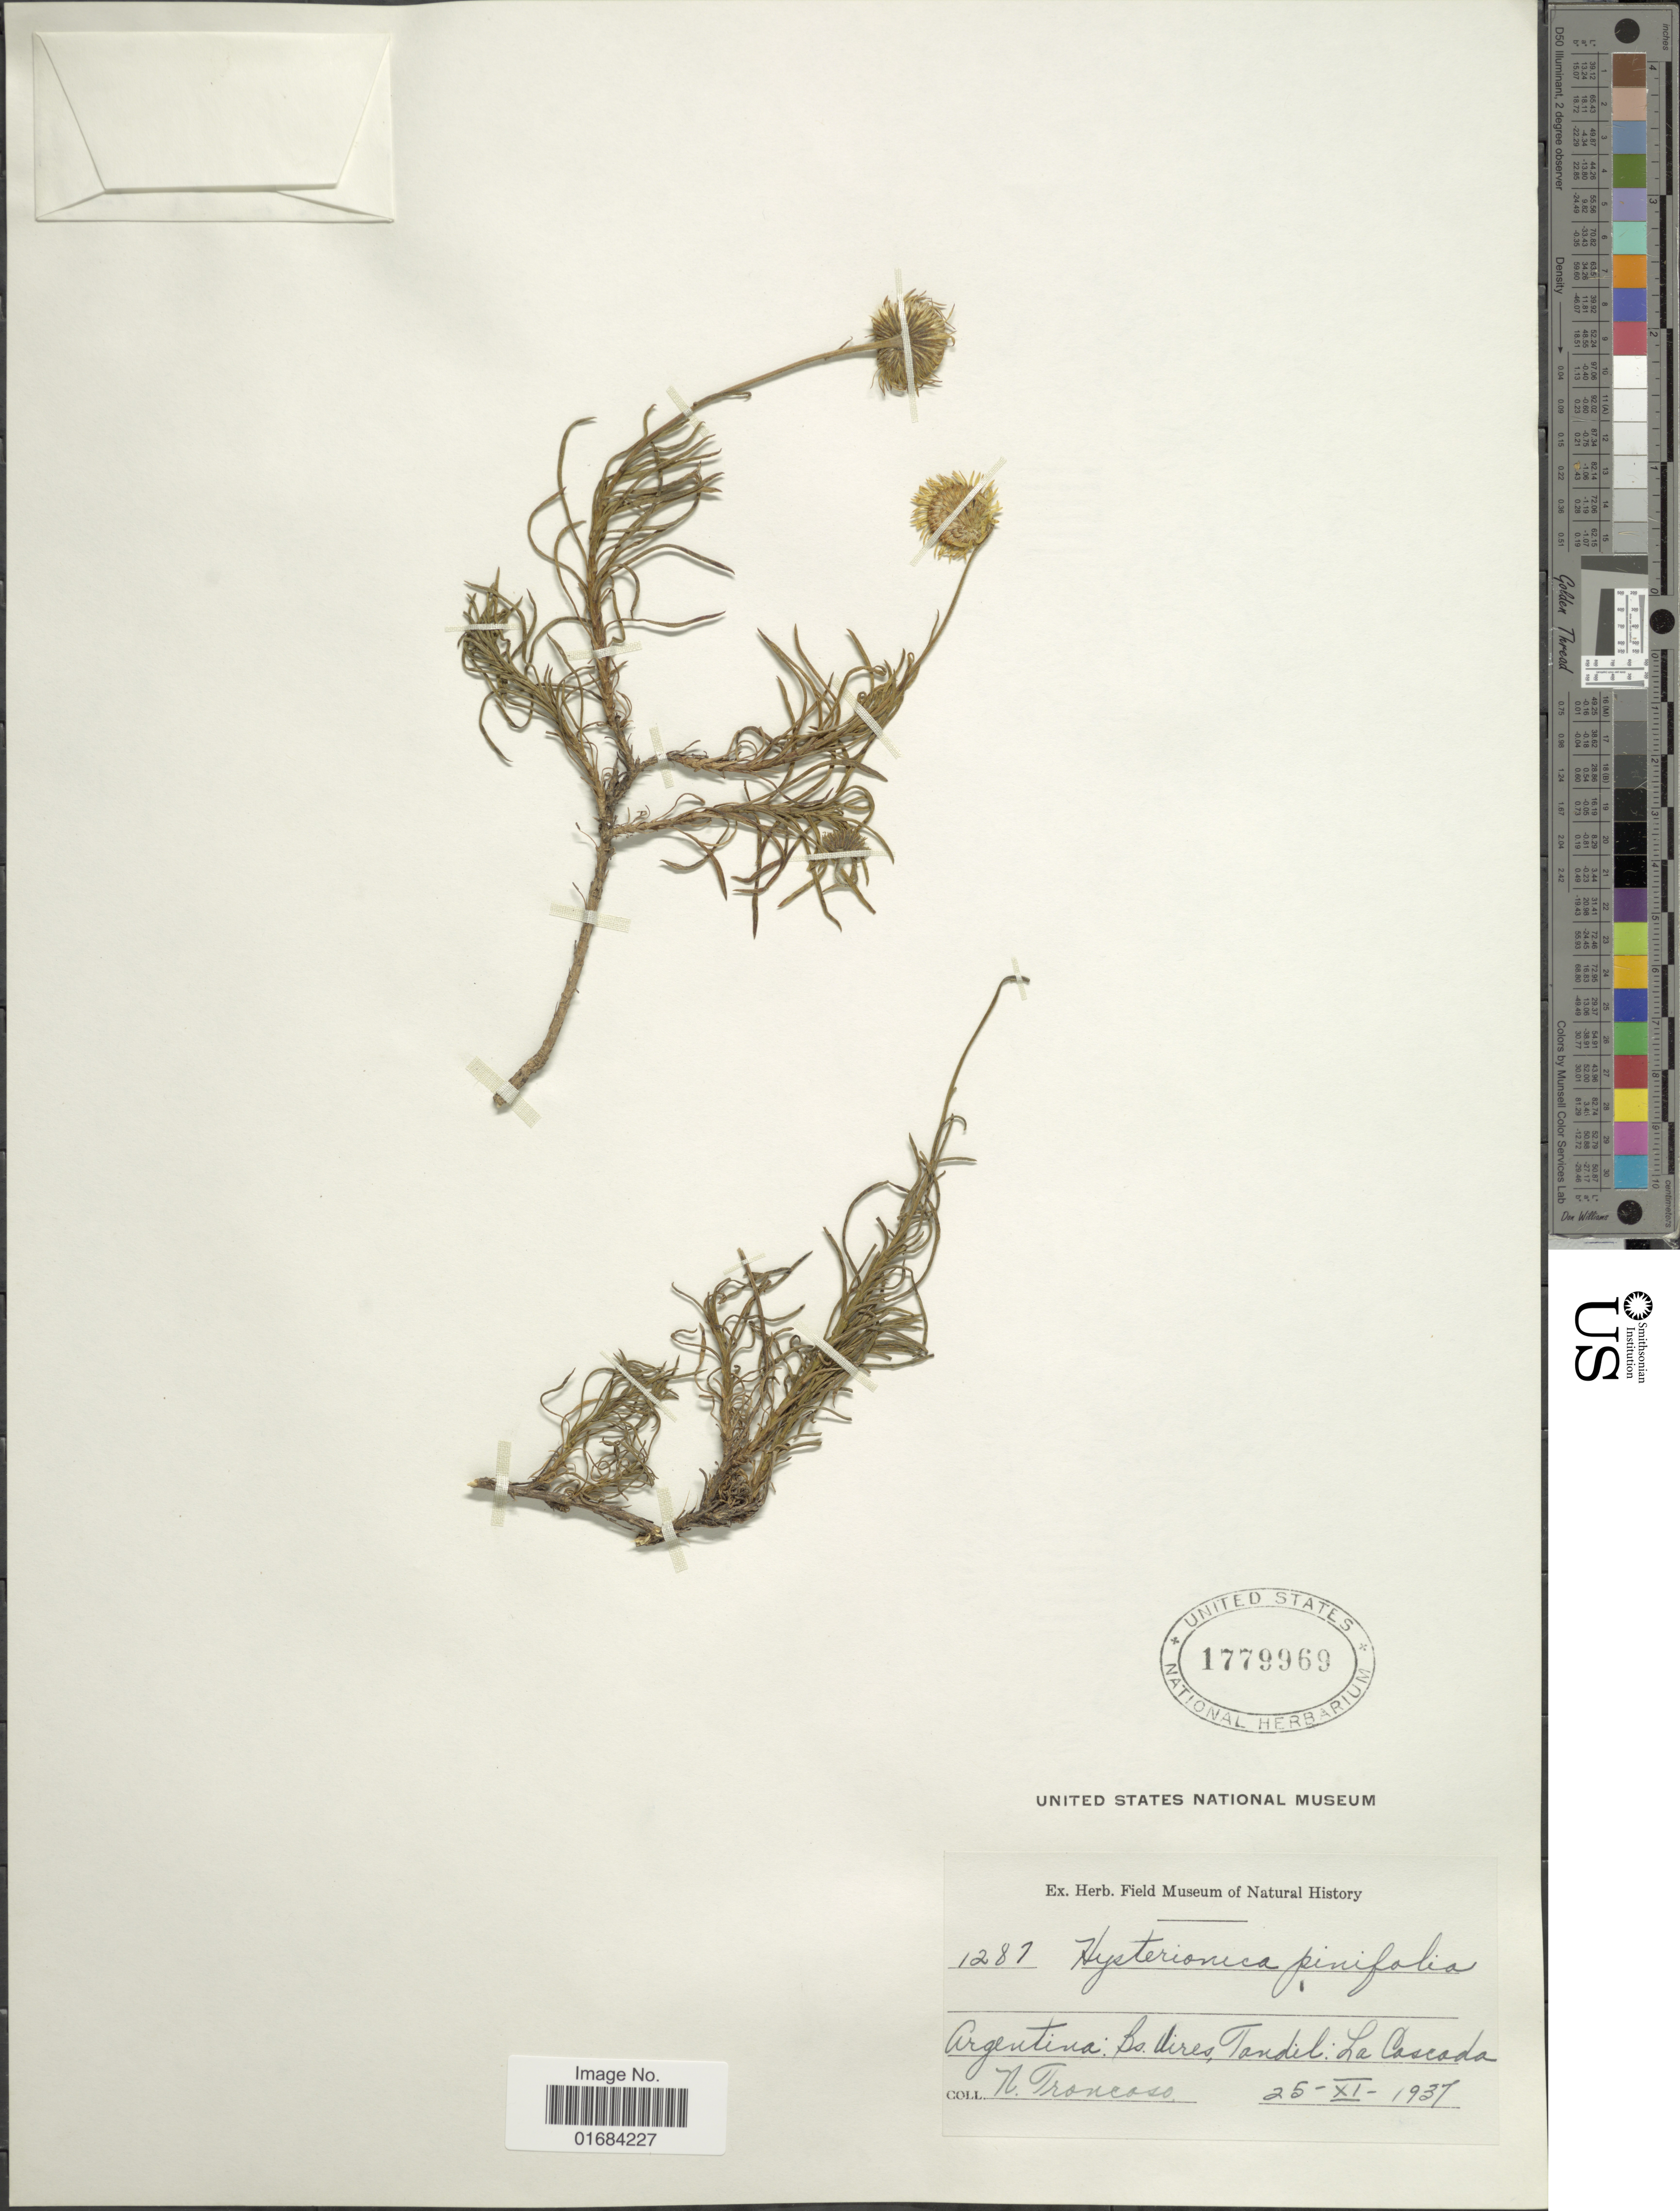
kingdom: Plantae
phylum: Tracheophyta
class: Magnoliopsida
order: Asterales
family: Asteraceae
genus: Neja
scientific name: Neja pinifolia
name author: (Poir.) G.L. Nesom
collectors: N. Troncoso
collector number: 1287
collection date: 1937-06-25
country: Argentina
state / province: Buenos Aires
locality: Tandil La Cascada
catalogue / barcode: US 1779969